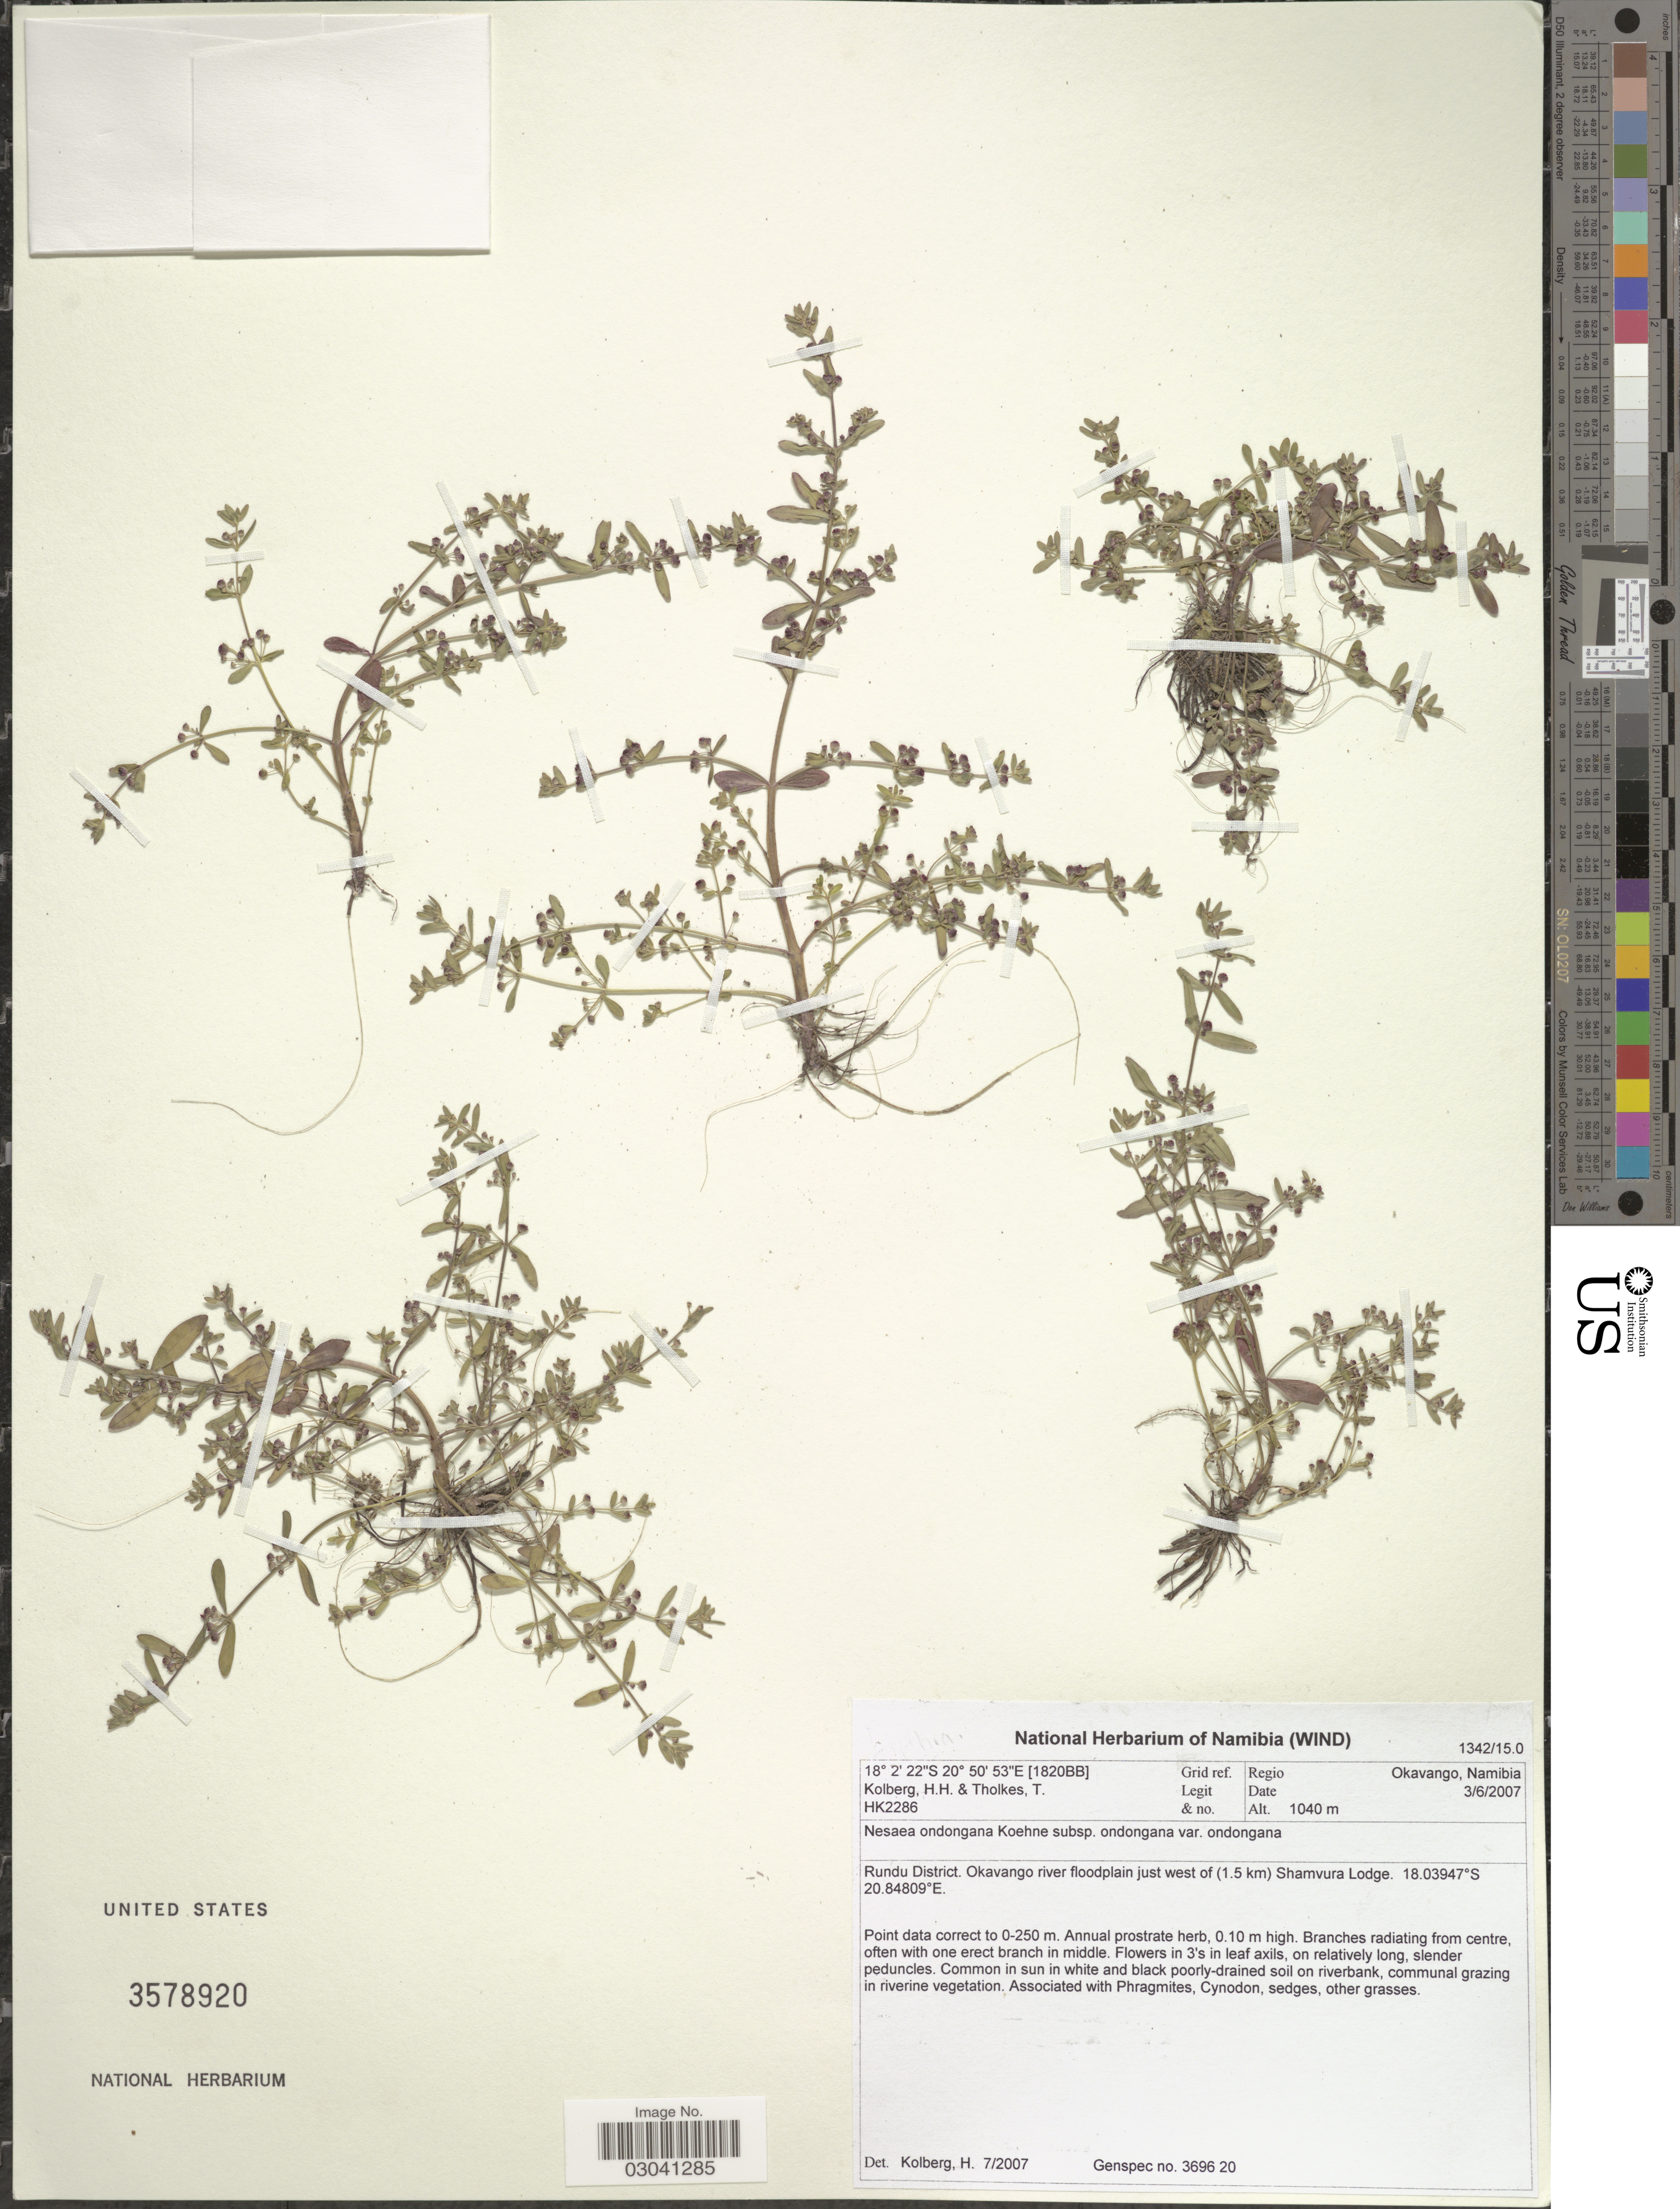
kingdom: Plantae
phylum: Tracheophyta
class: Magnoliopsida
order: Myrtales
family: Lythraceae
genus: Ammannia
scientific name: Ammannia senegalensis var. ondongana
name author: (Koehne) Verdc.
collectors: H. H. Kolberg & T. Tholkes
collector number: HK2286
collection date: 2007-06-03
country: Namibia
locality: Grid ref. [1820BB], Regio Okavango, Namibia, Rundu District. Okavango river floodplain just west of (1.5 km) Shamvura Lodge.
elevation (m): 1040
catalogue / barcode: US 3578920